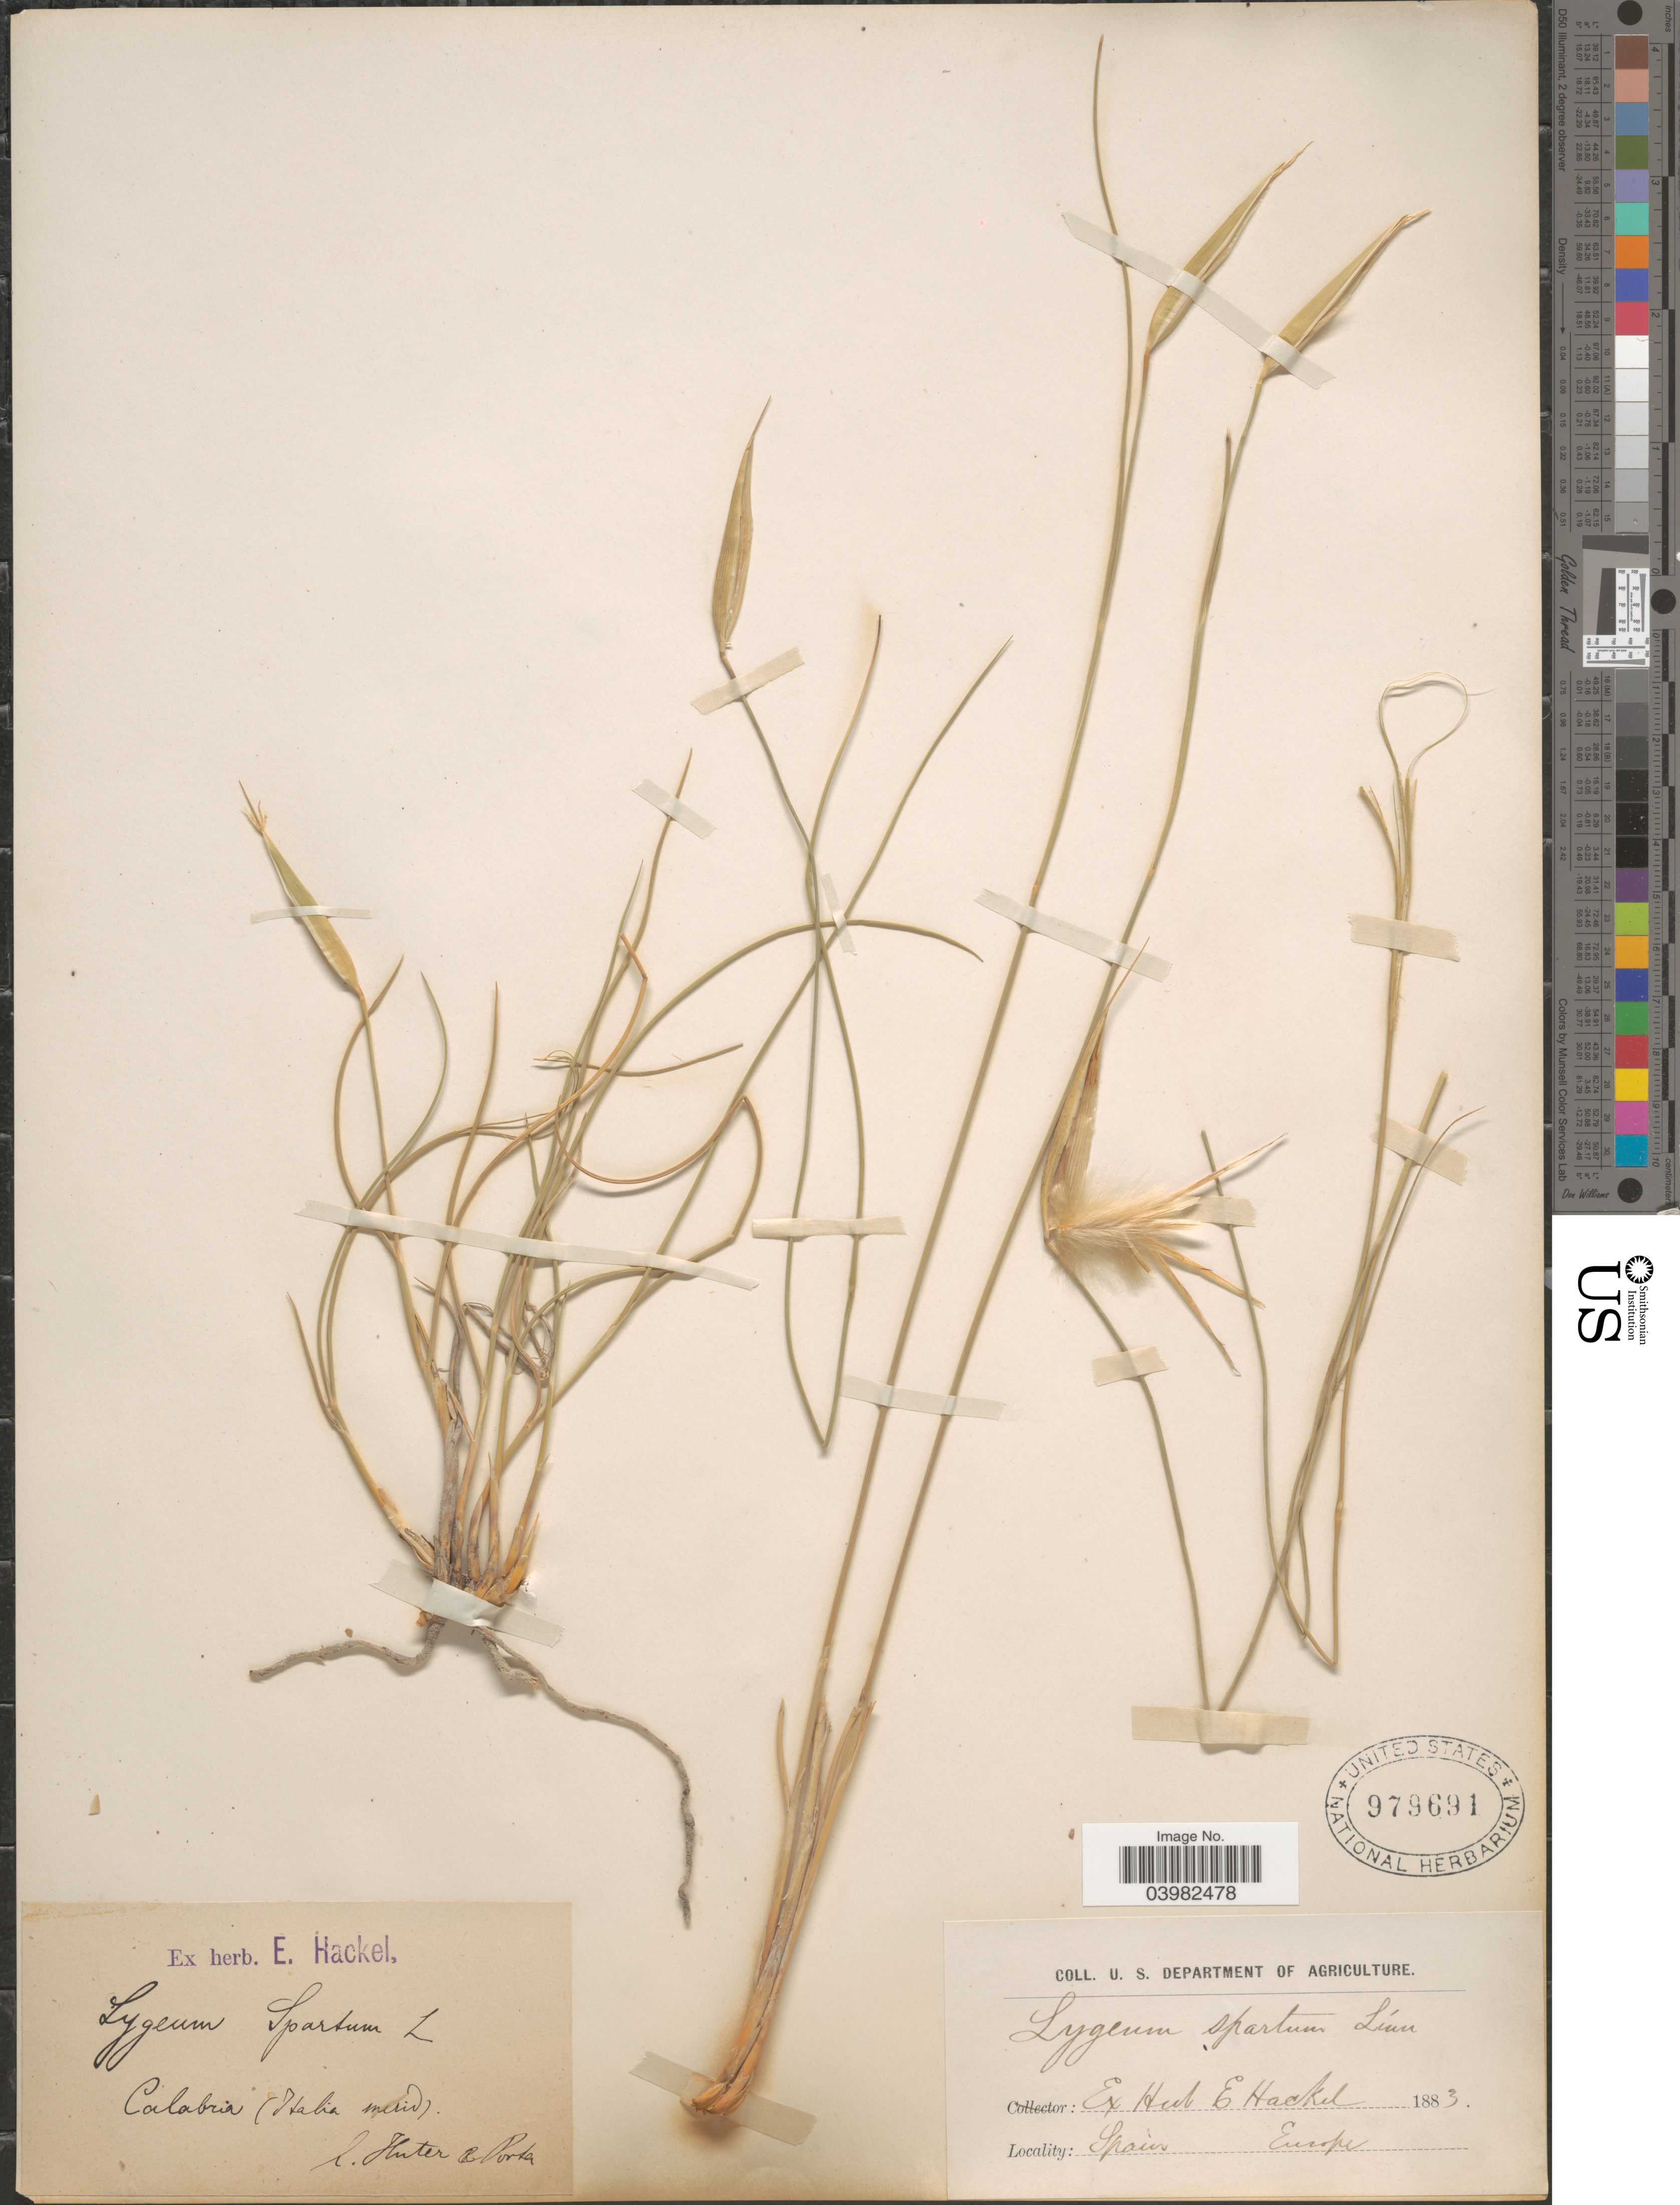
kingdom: Plantae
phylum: Tracheophyta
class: Liliopsida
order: Poales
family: Poaceae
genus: Lygeum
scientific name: Lygeum spartum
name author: L.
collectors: -. Huter & -- Porta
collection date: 1883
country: Italy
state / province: Calabria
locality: (Italia merid).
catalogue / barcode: US 979691